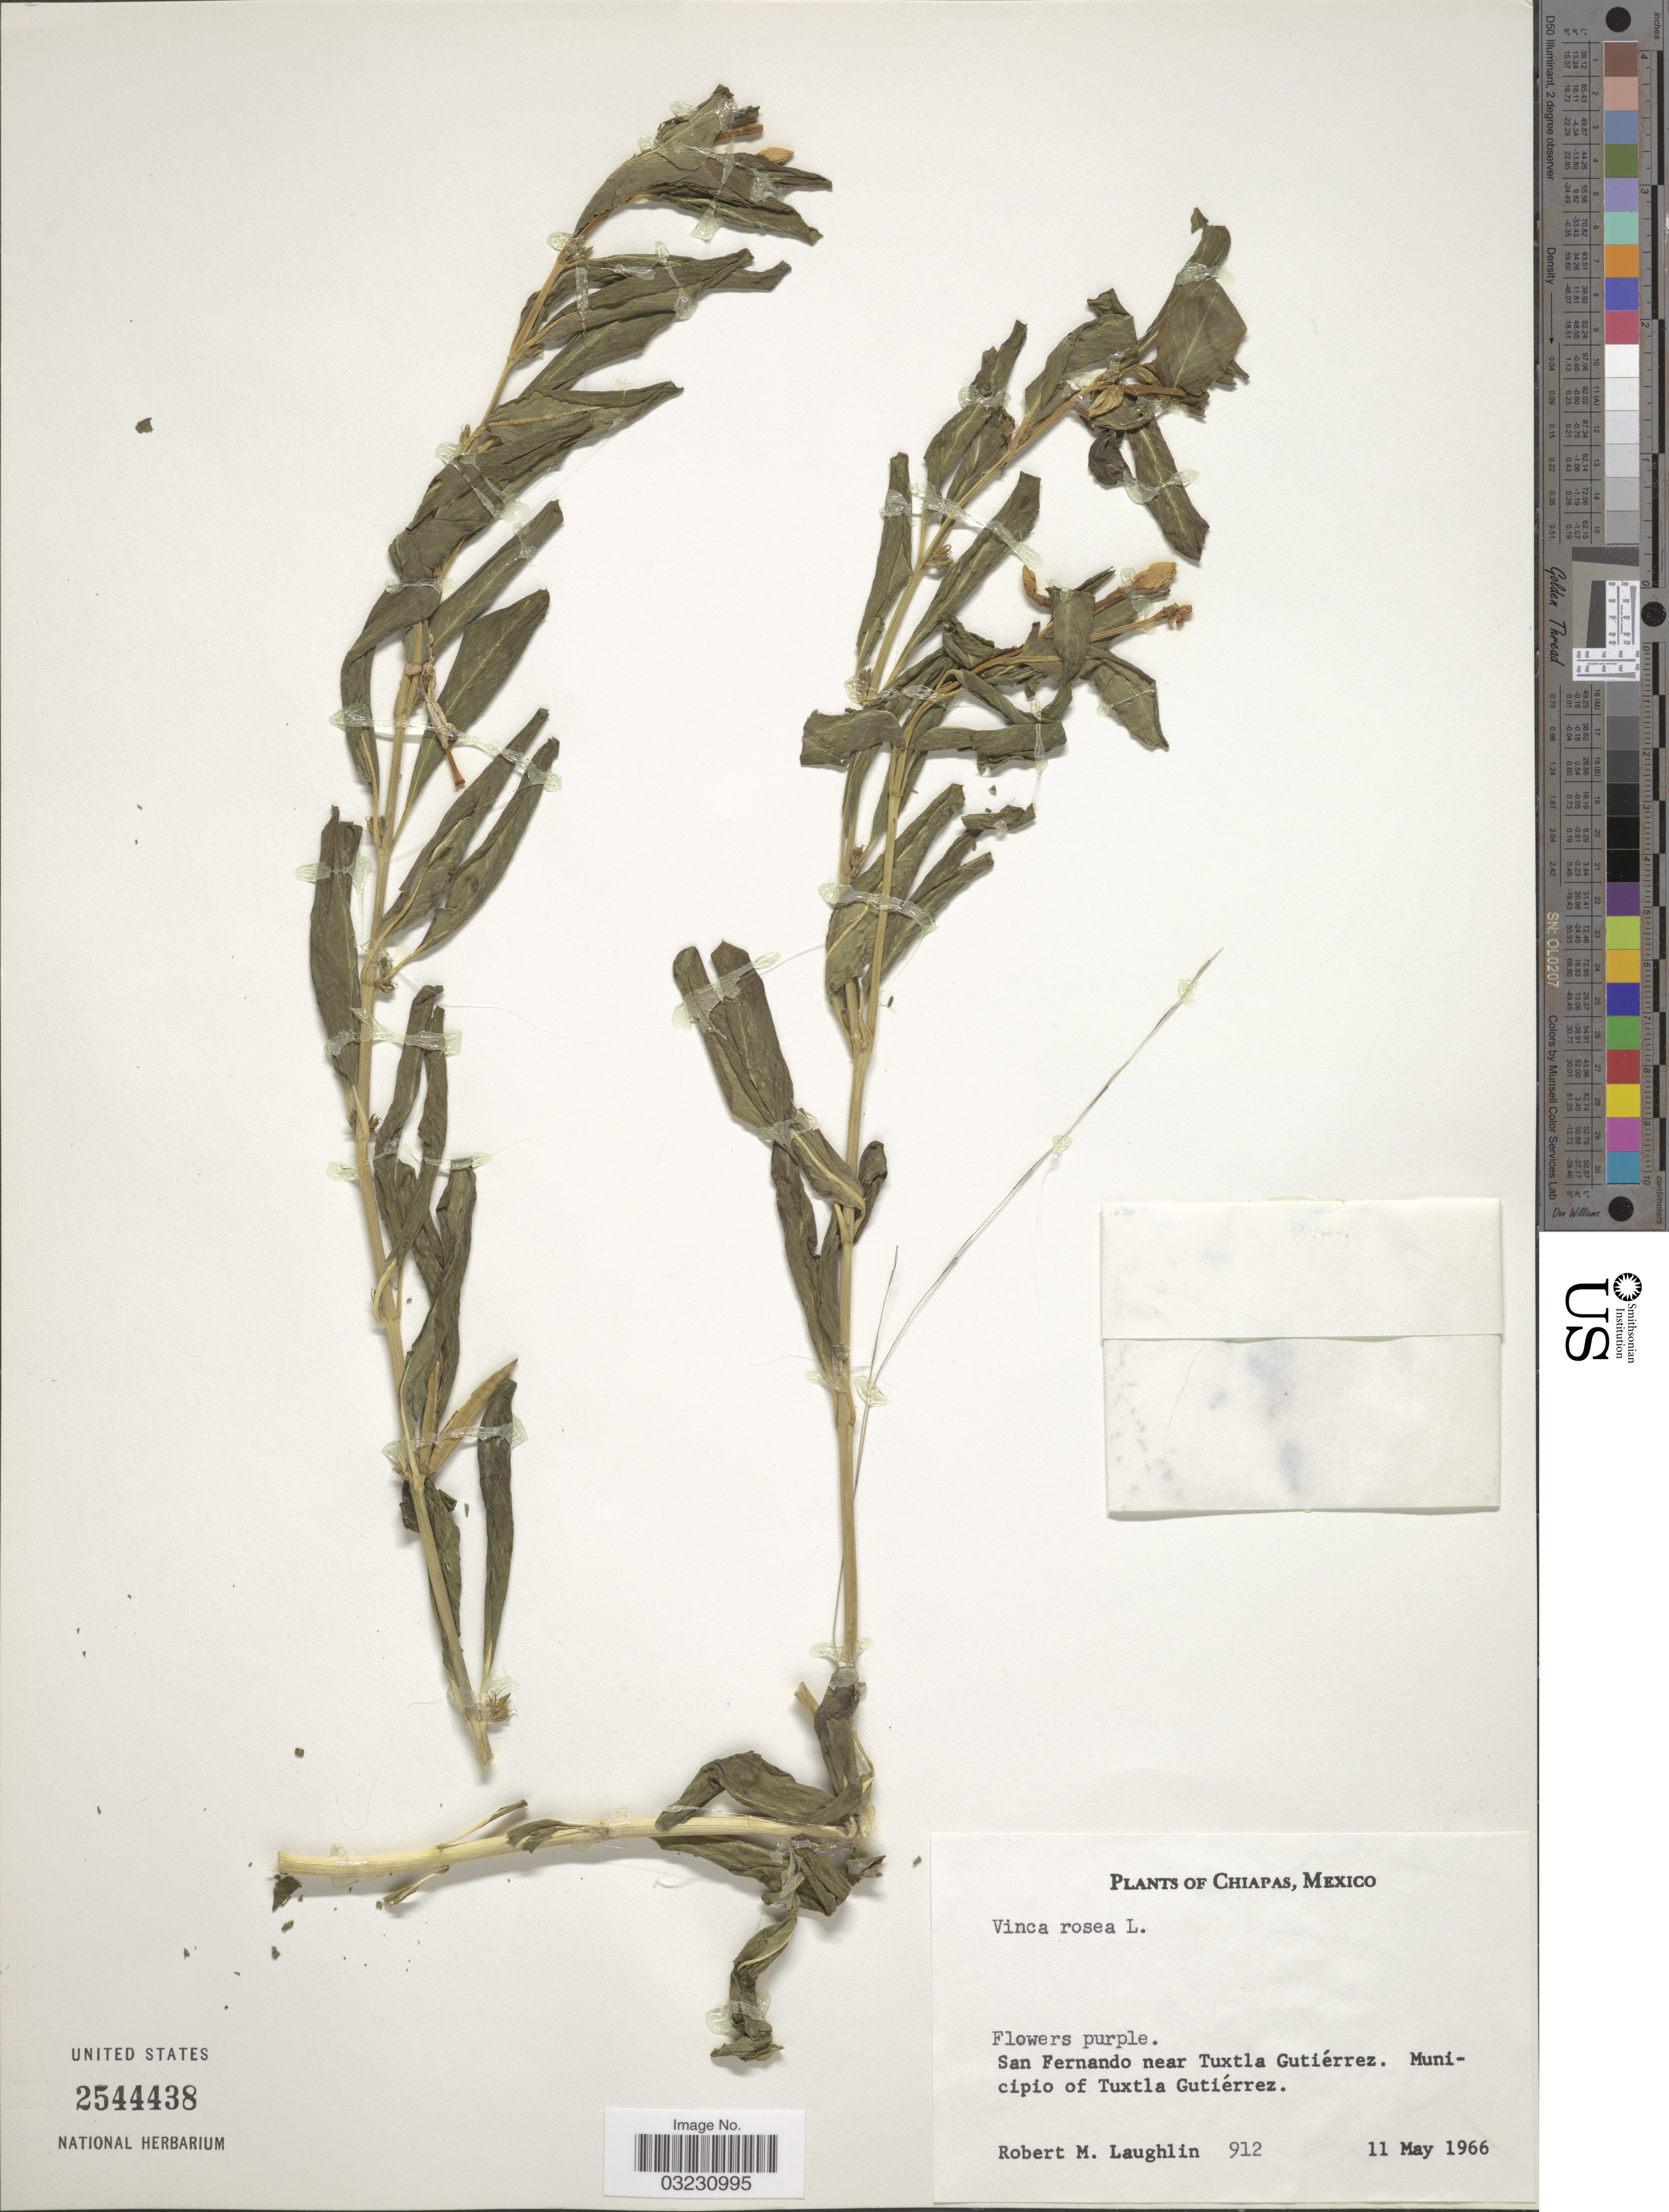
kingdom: Plantae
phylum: Tracheophyta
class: Magnoliopsida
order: Gentianales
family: Apocynaceae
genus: Vinca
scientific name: Vinca rosea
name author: L.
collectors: R. M. Laughlin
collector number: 912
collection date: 1966-05-11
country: Mexico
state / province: Chiapas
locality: San Fernando near Tuxtla Gutiérrez. Municipio of Tuxtla Gutiérrez.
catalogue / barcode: US 2544438